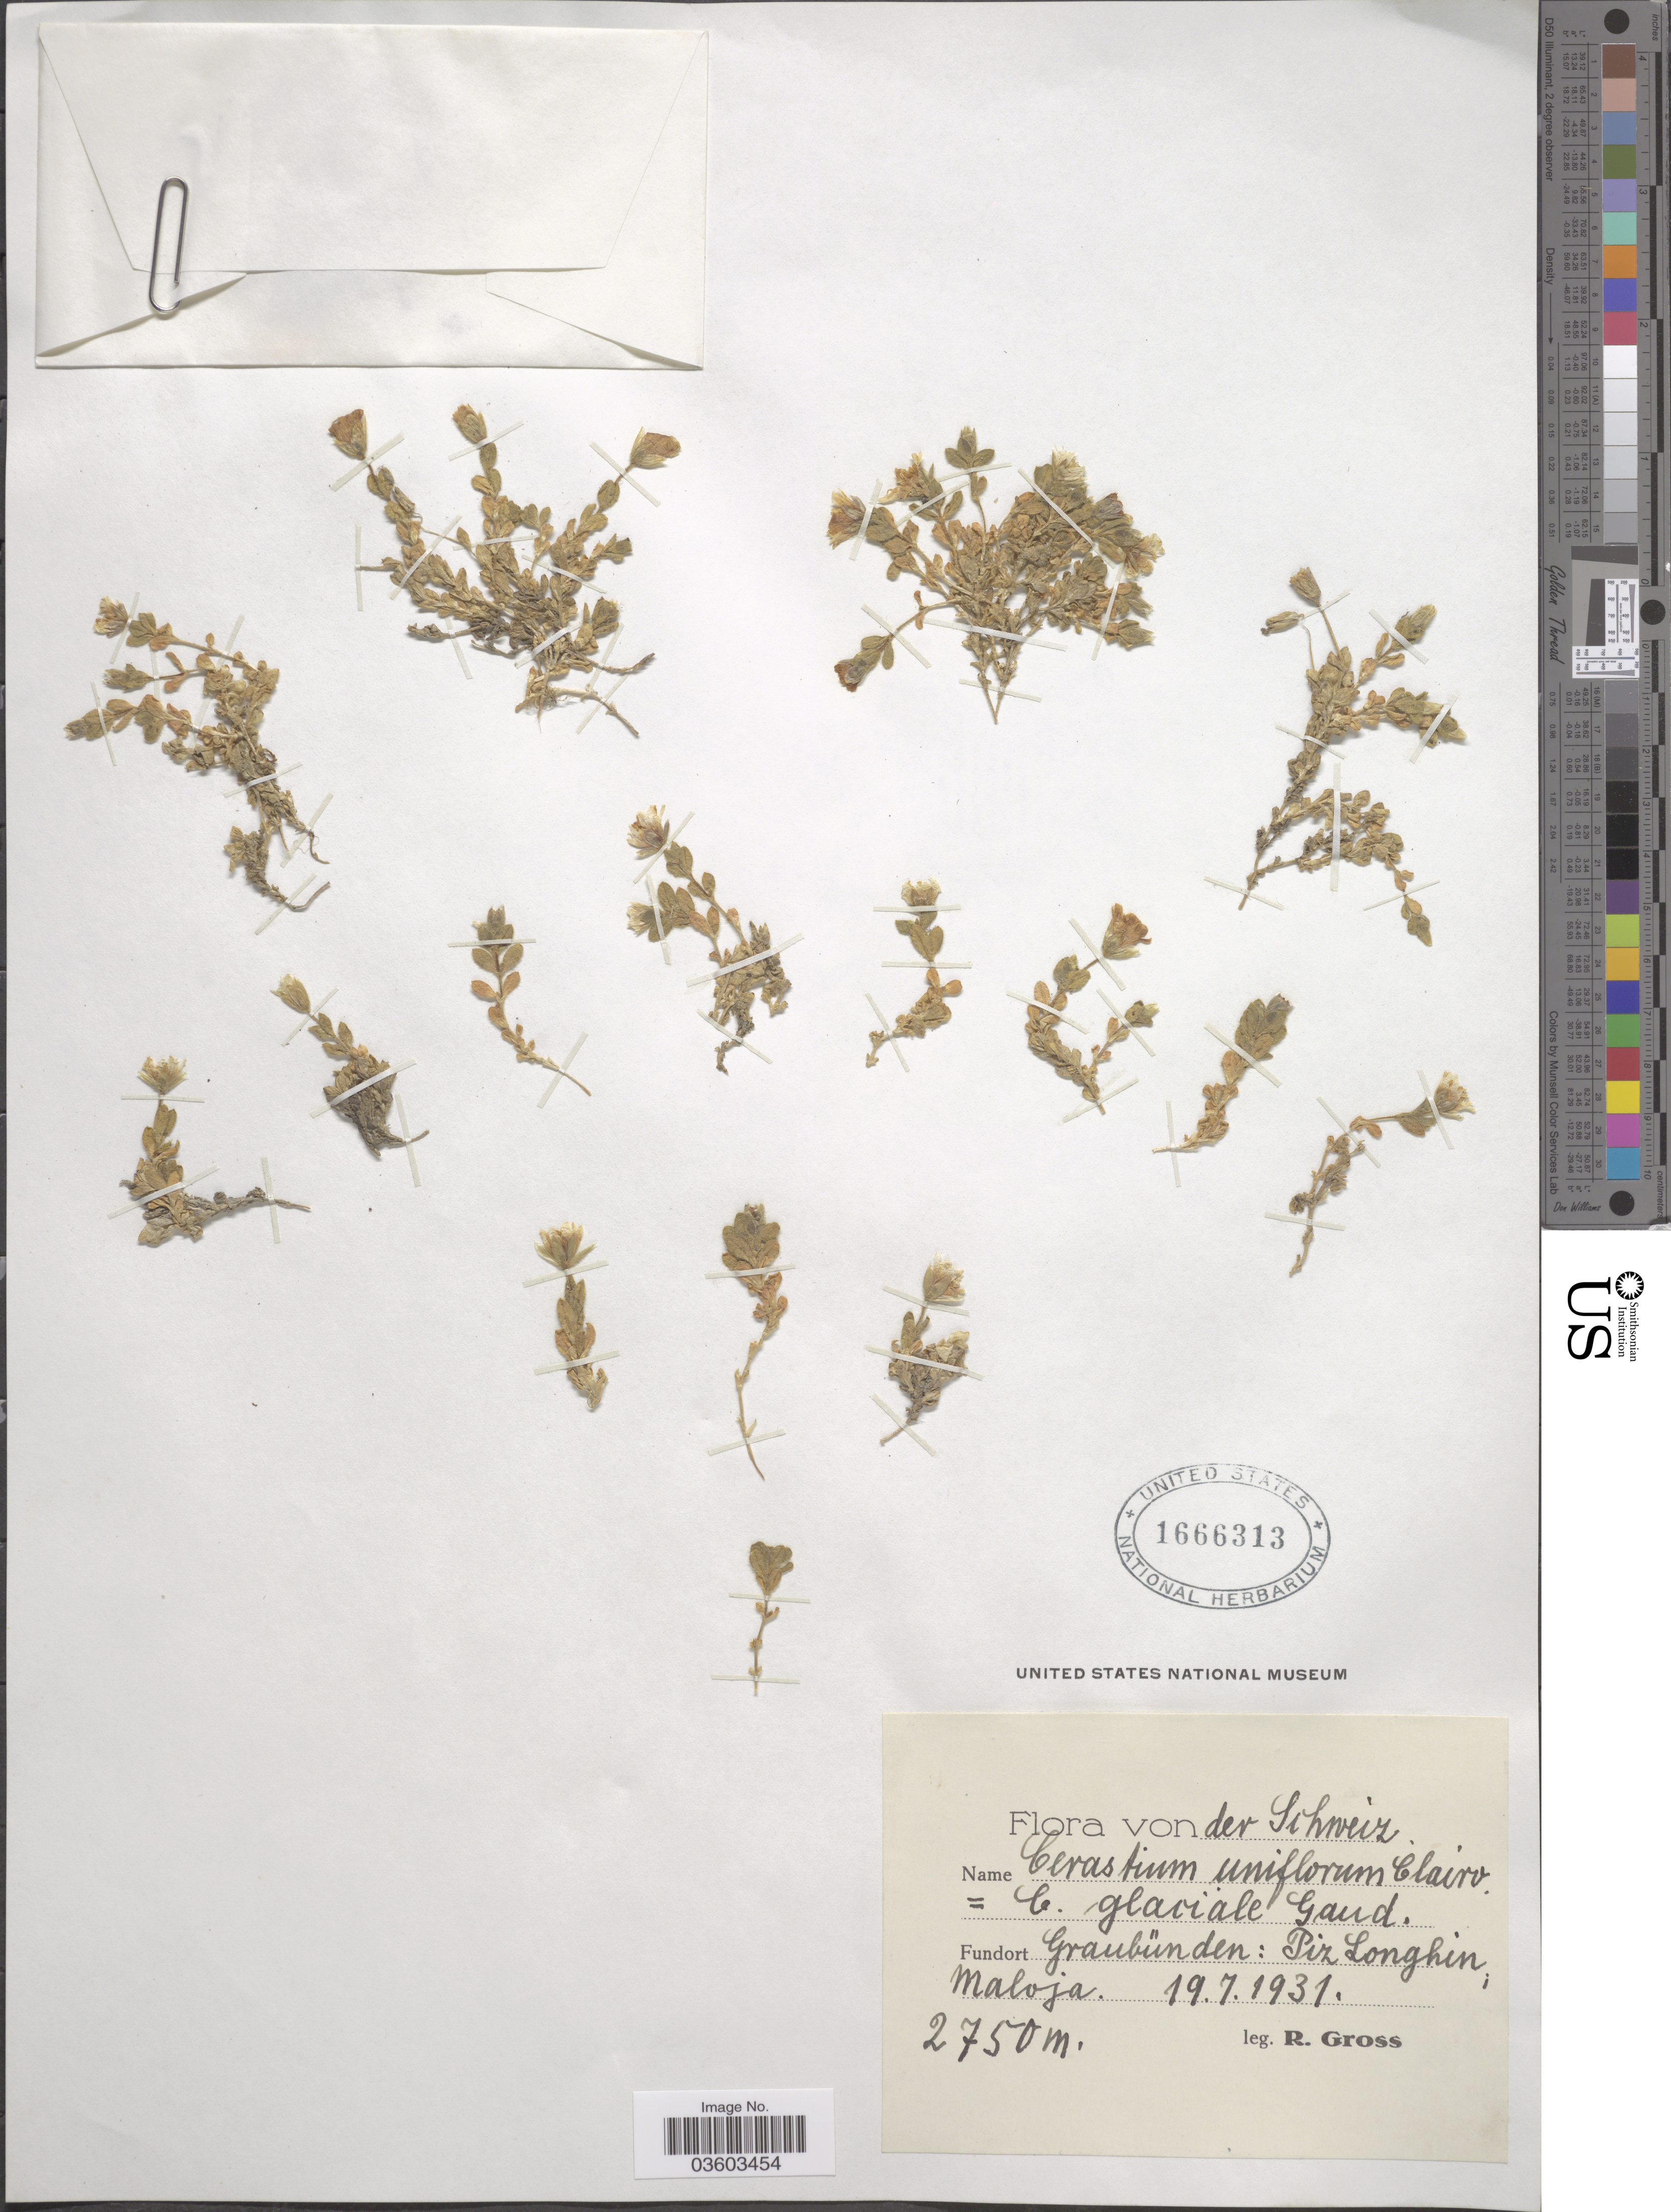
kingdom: Plantae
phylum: Tracheophyta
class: Magnoliopsida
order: Caryophyllales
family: Caryophyllaceae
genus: Cerastium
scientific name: Cerastium uniflorum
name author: Clairv.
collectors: R. Gross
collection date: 1931-07-19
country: Switzerland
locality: Schweiz, Fundort Graubünden: Piz Longhin, Maloja.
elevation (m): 2750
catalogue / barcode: US 1666313